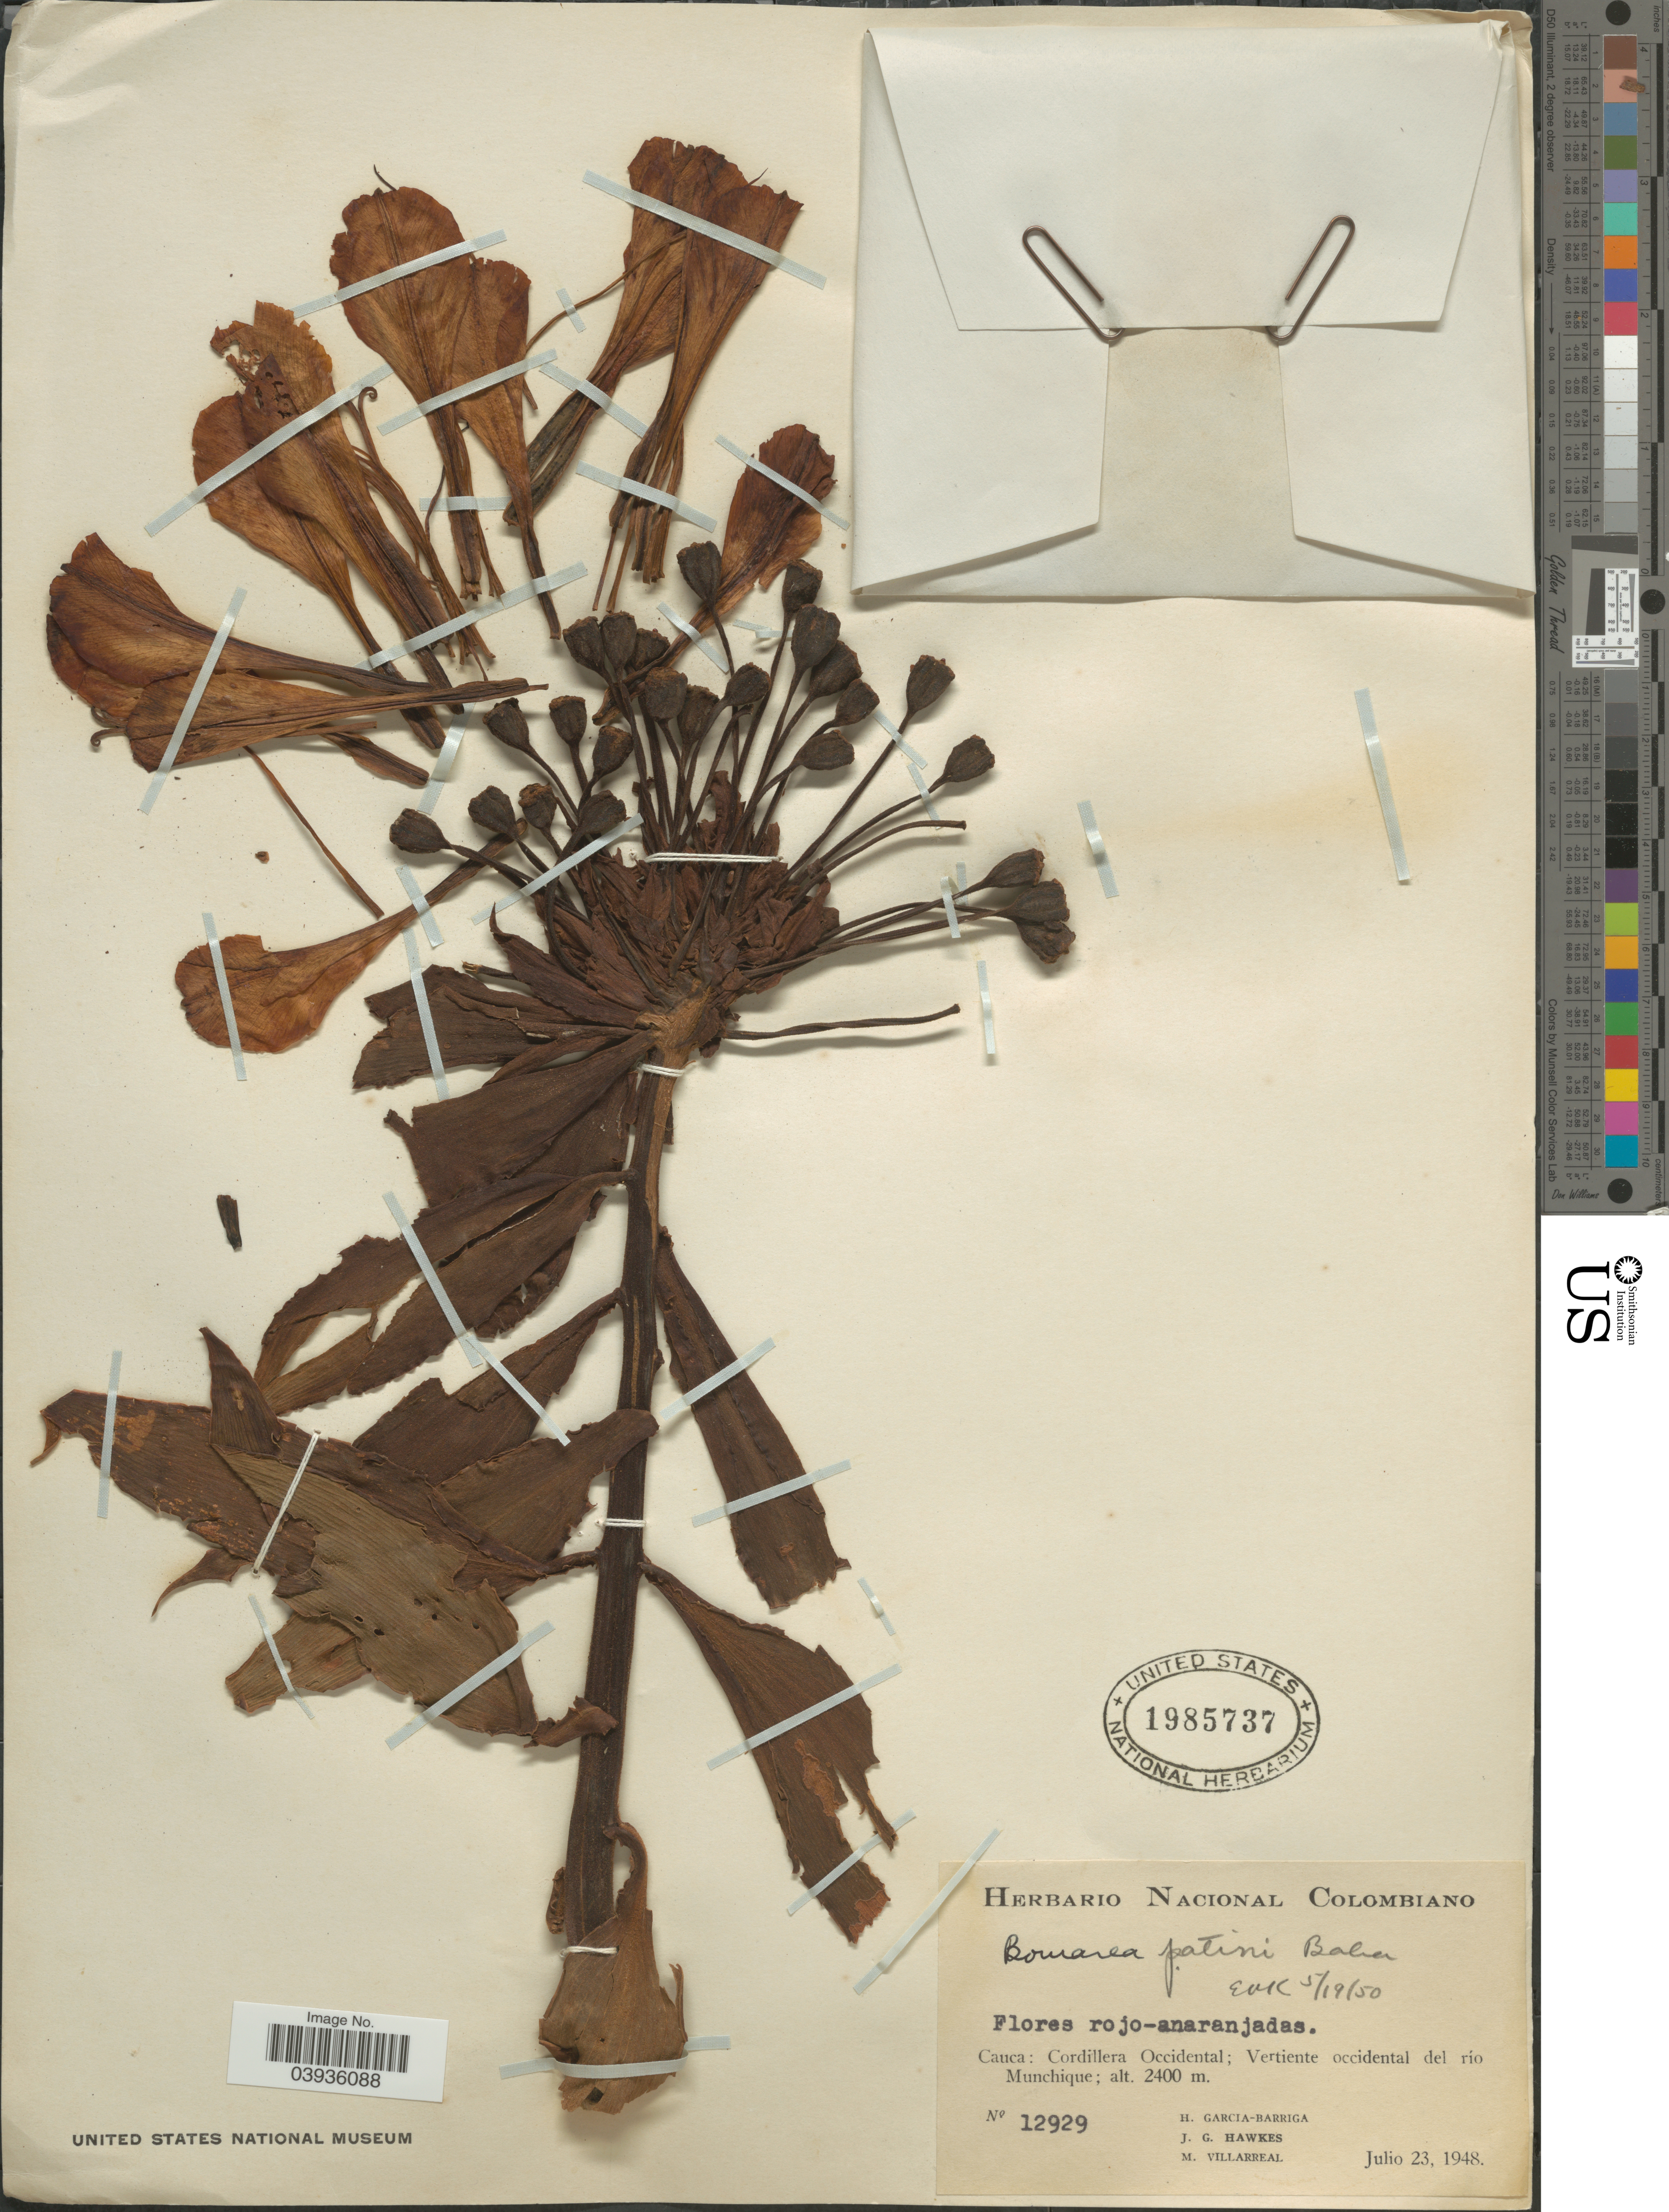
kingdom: Plantae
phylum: Tracheophyta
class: Liliopsida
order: Liliales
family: Alstroemeriaceae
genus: Bomarea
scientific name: Bomarea patinii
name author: Baker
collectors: H. García Barriga, J. Hawkes & M. Villarreal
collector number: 12929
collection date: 1948-07-23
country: Colombia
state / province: Cauca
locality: Cordillera Occidental; Vertiente occidental del río Munchique.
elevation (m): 2400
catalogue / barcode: US 1985737